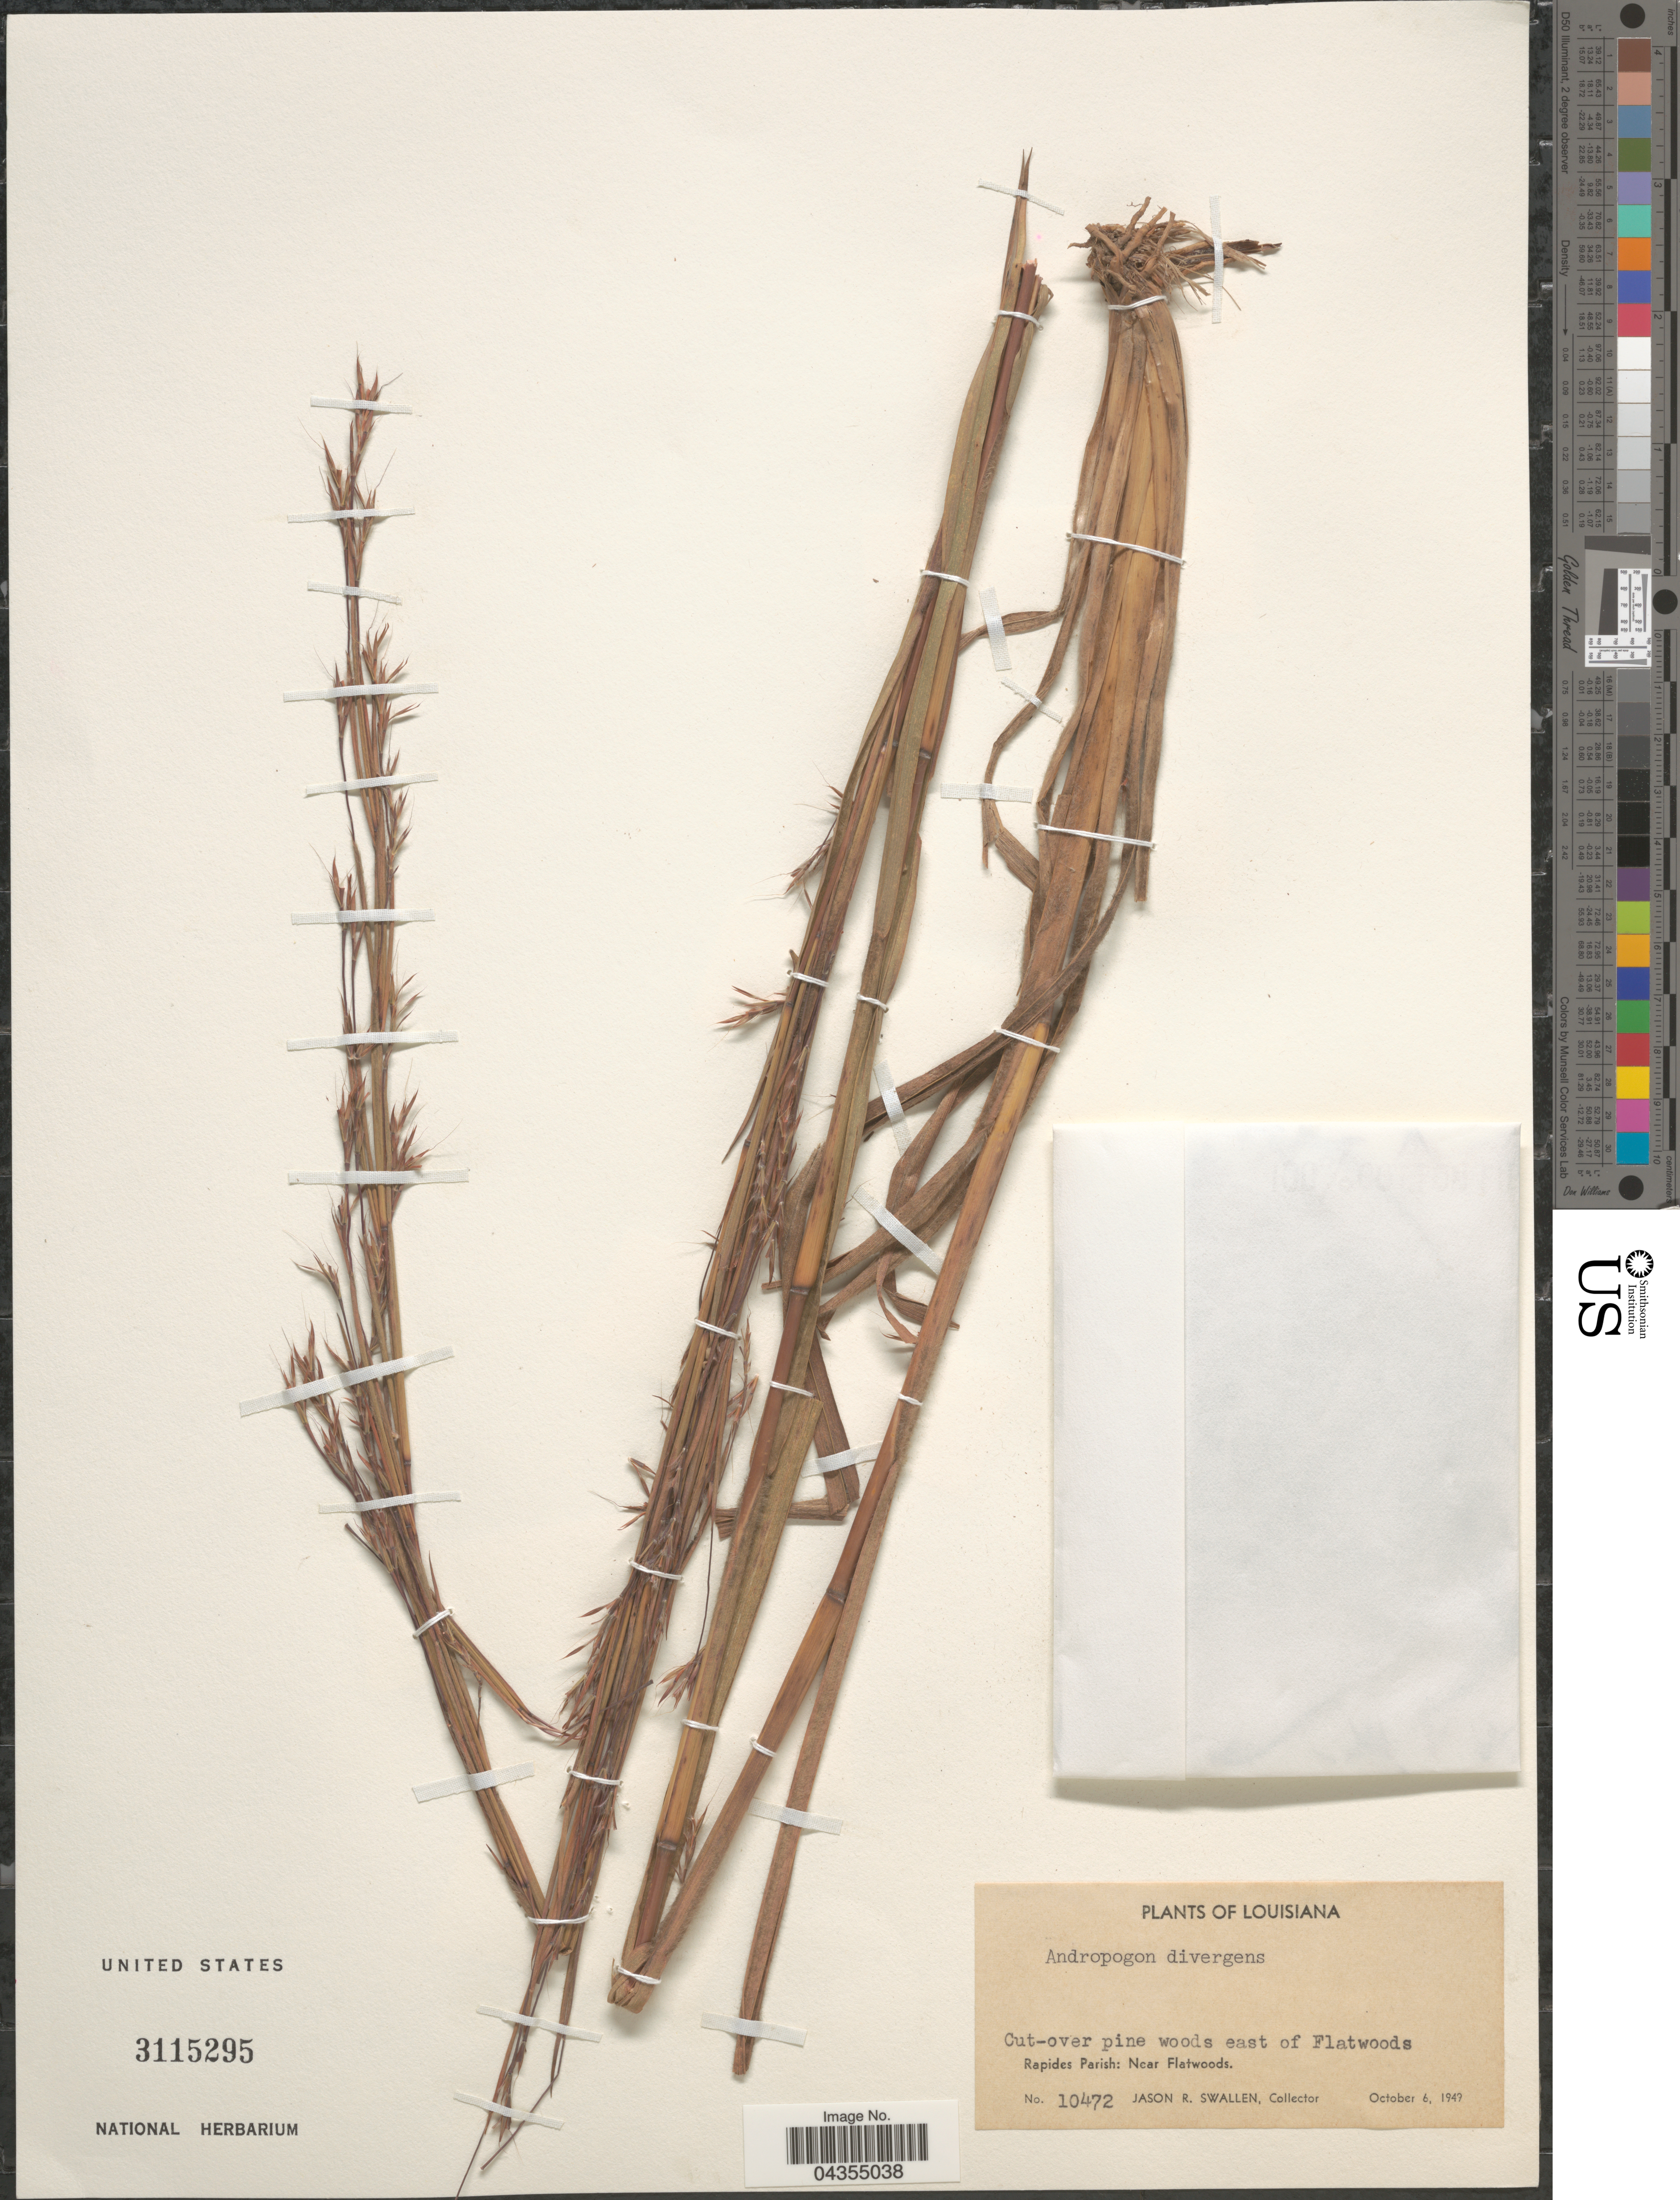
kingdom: Plantae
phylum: Tracheophyta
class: Liliopsida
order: Poales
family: Poaceae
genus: Schizachyrium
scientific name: Schizachyrium scoparium var. divergens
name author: (Hack.) Gould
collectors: J. R. Swallen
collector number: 10472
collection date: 1949-10-06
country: United States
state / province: Louisiana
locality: Cut-over pine woods east of Flatwoods. Rapides Parish: Near Flatwoods.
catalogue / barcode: US 3115295